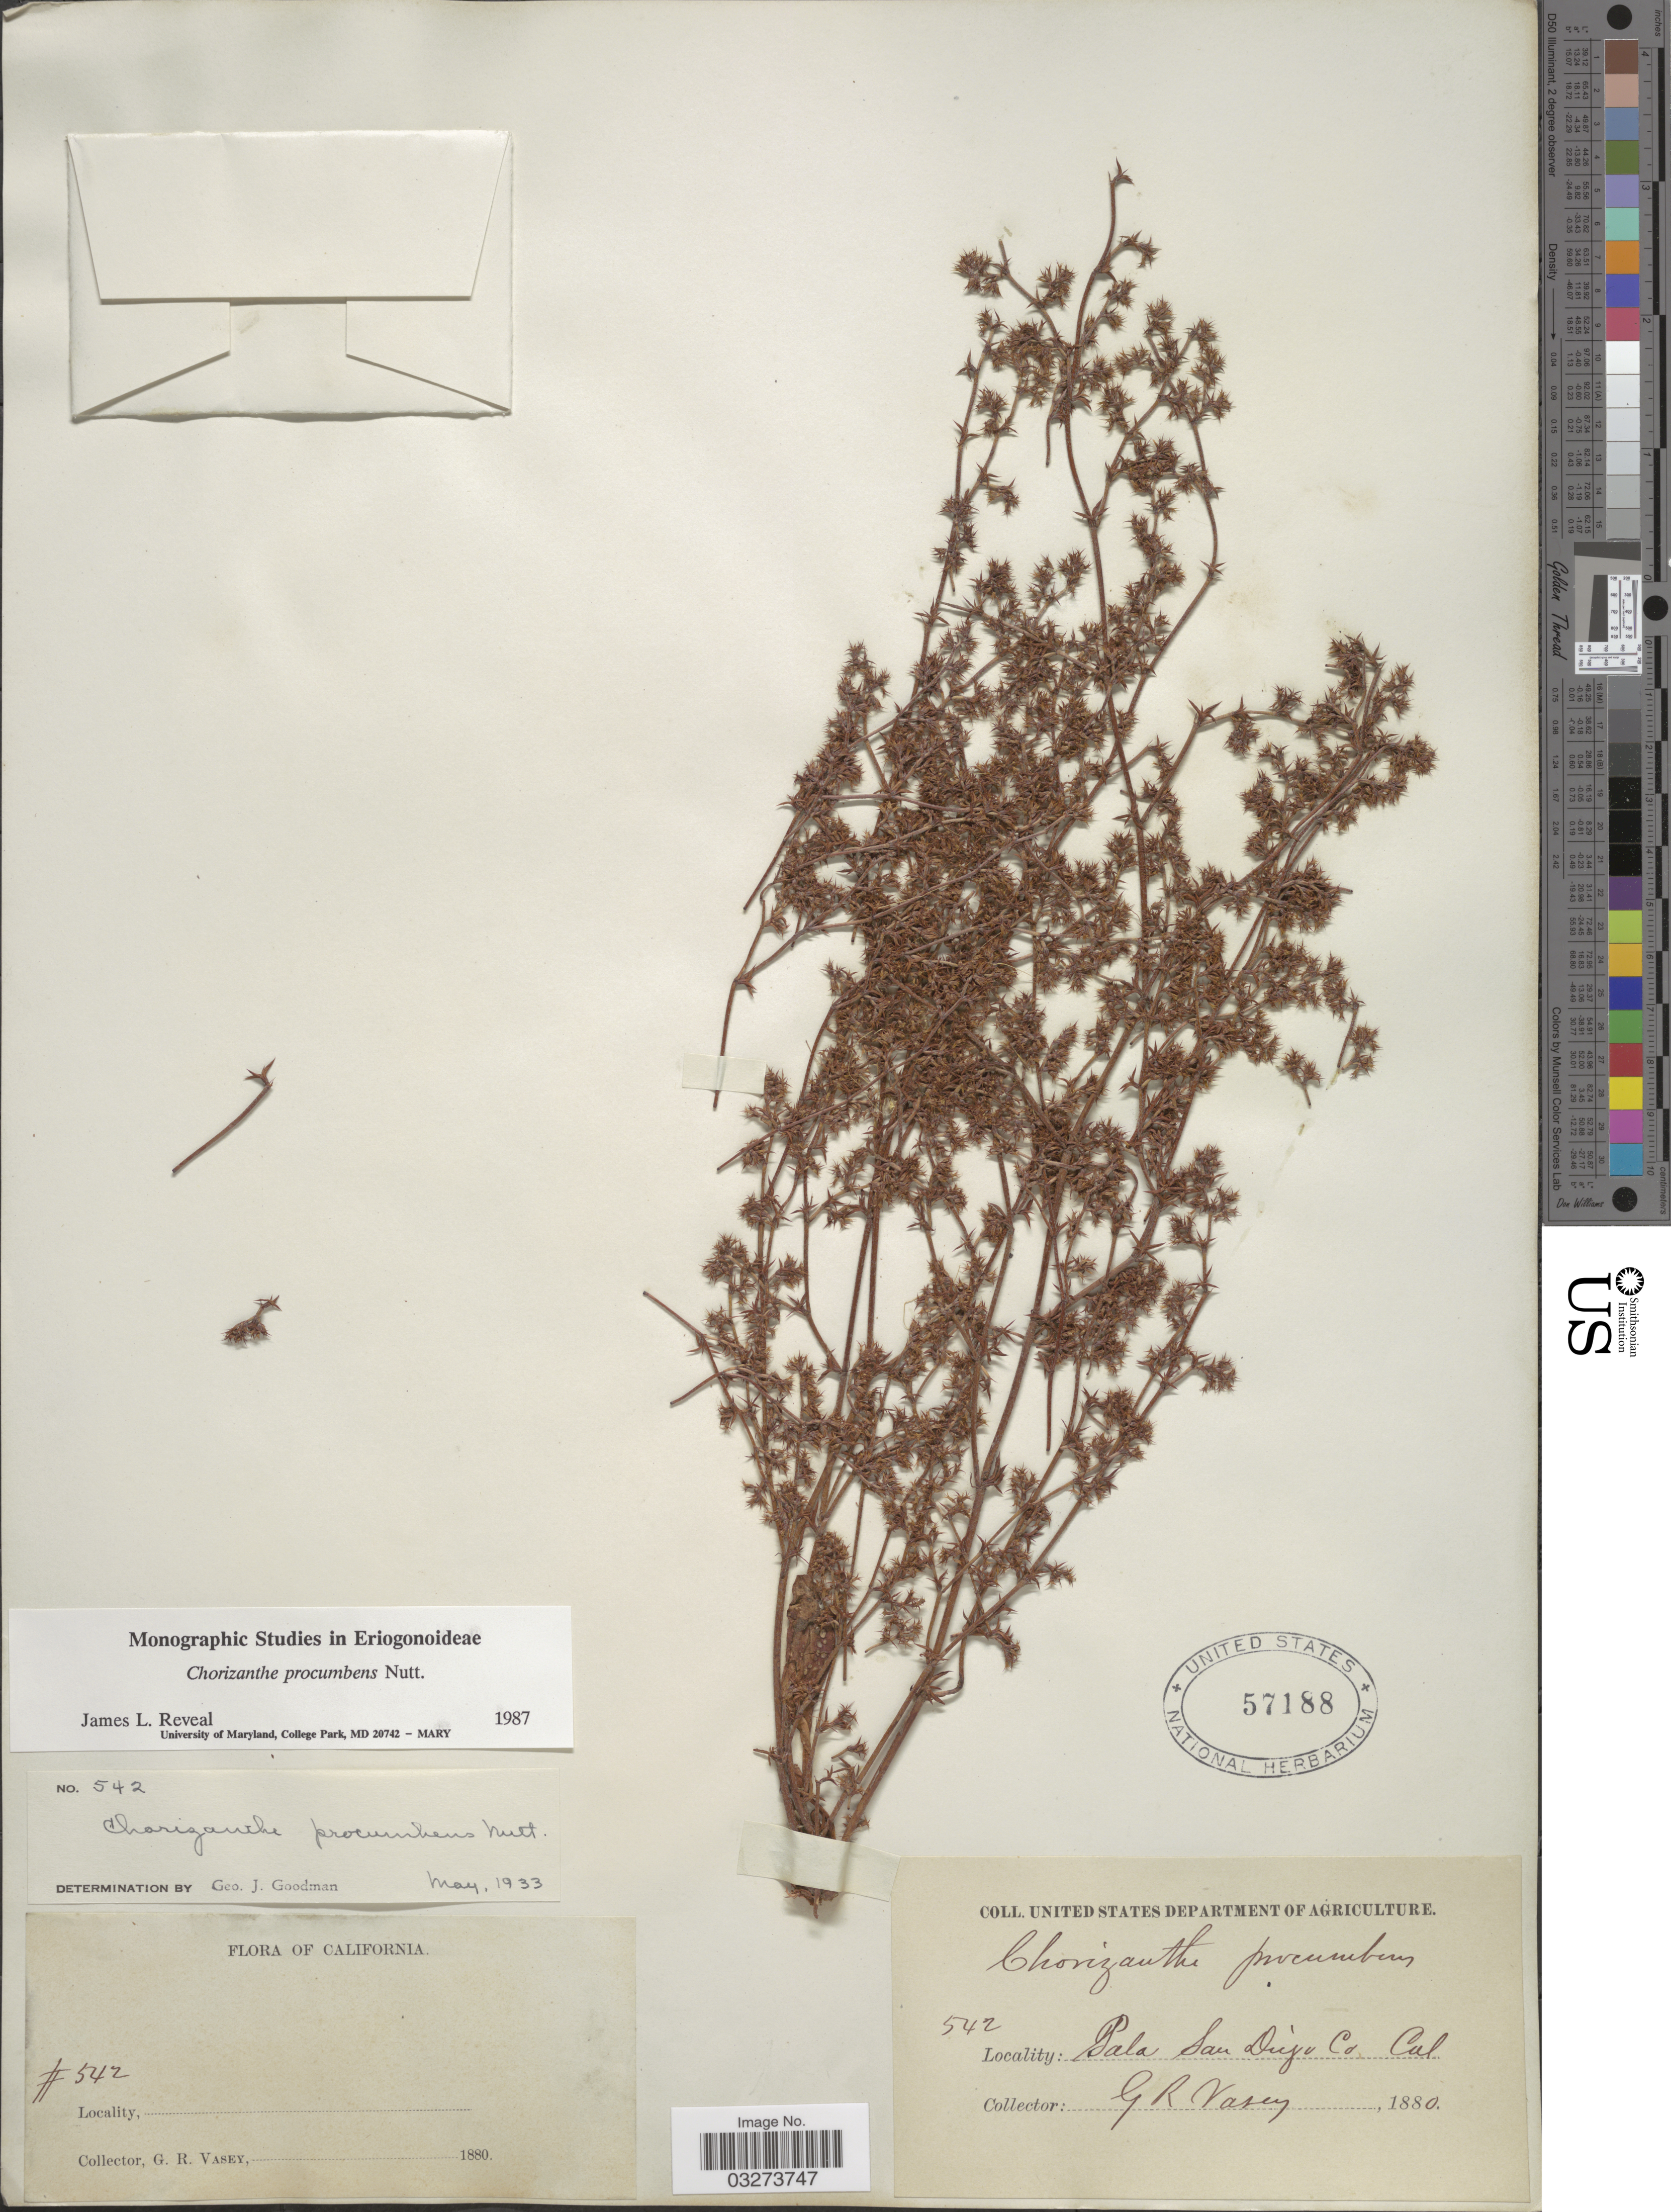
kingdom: Plantae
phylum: Tracheophyta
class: Magnoliopsida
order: Caryophyllales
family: Polygonaceae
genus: Chorizanthe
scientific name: Chorizanthe procumbens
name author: Nutt.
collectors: G. R. Vasey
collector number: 542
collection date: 1880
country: United States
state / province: California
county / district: San Diego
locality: Pala San Diego Co.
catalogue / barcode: US 57188